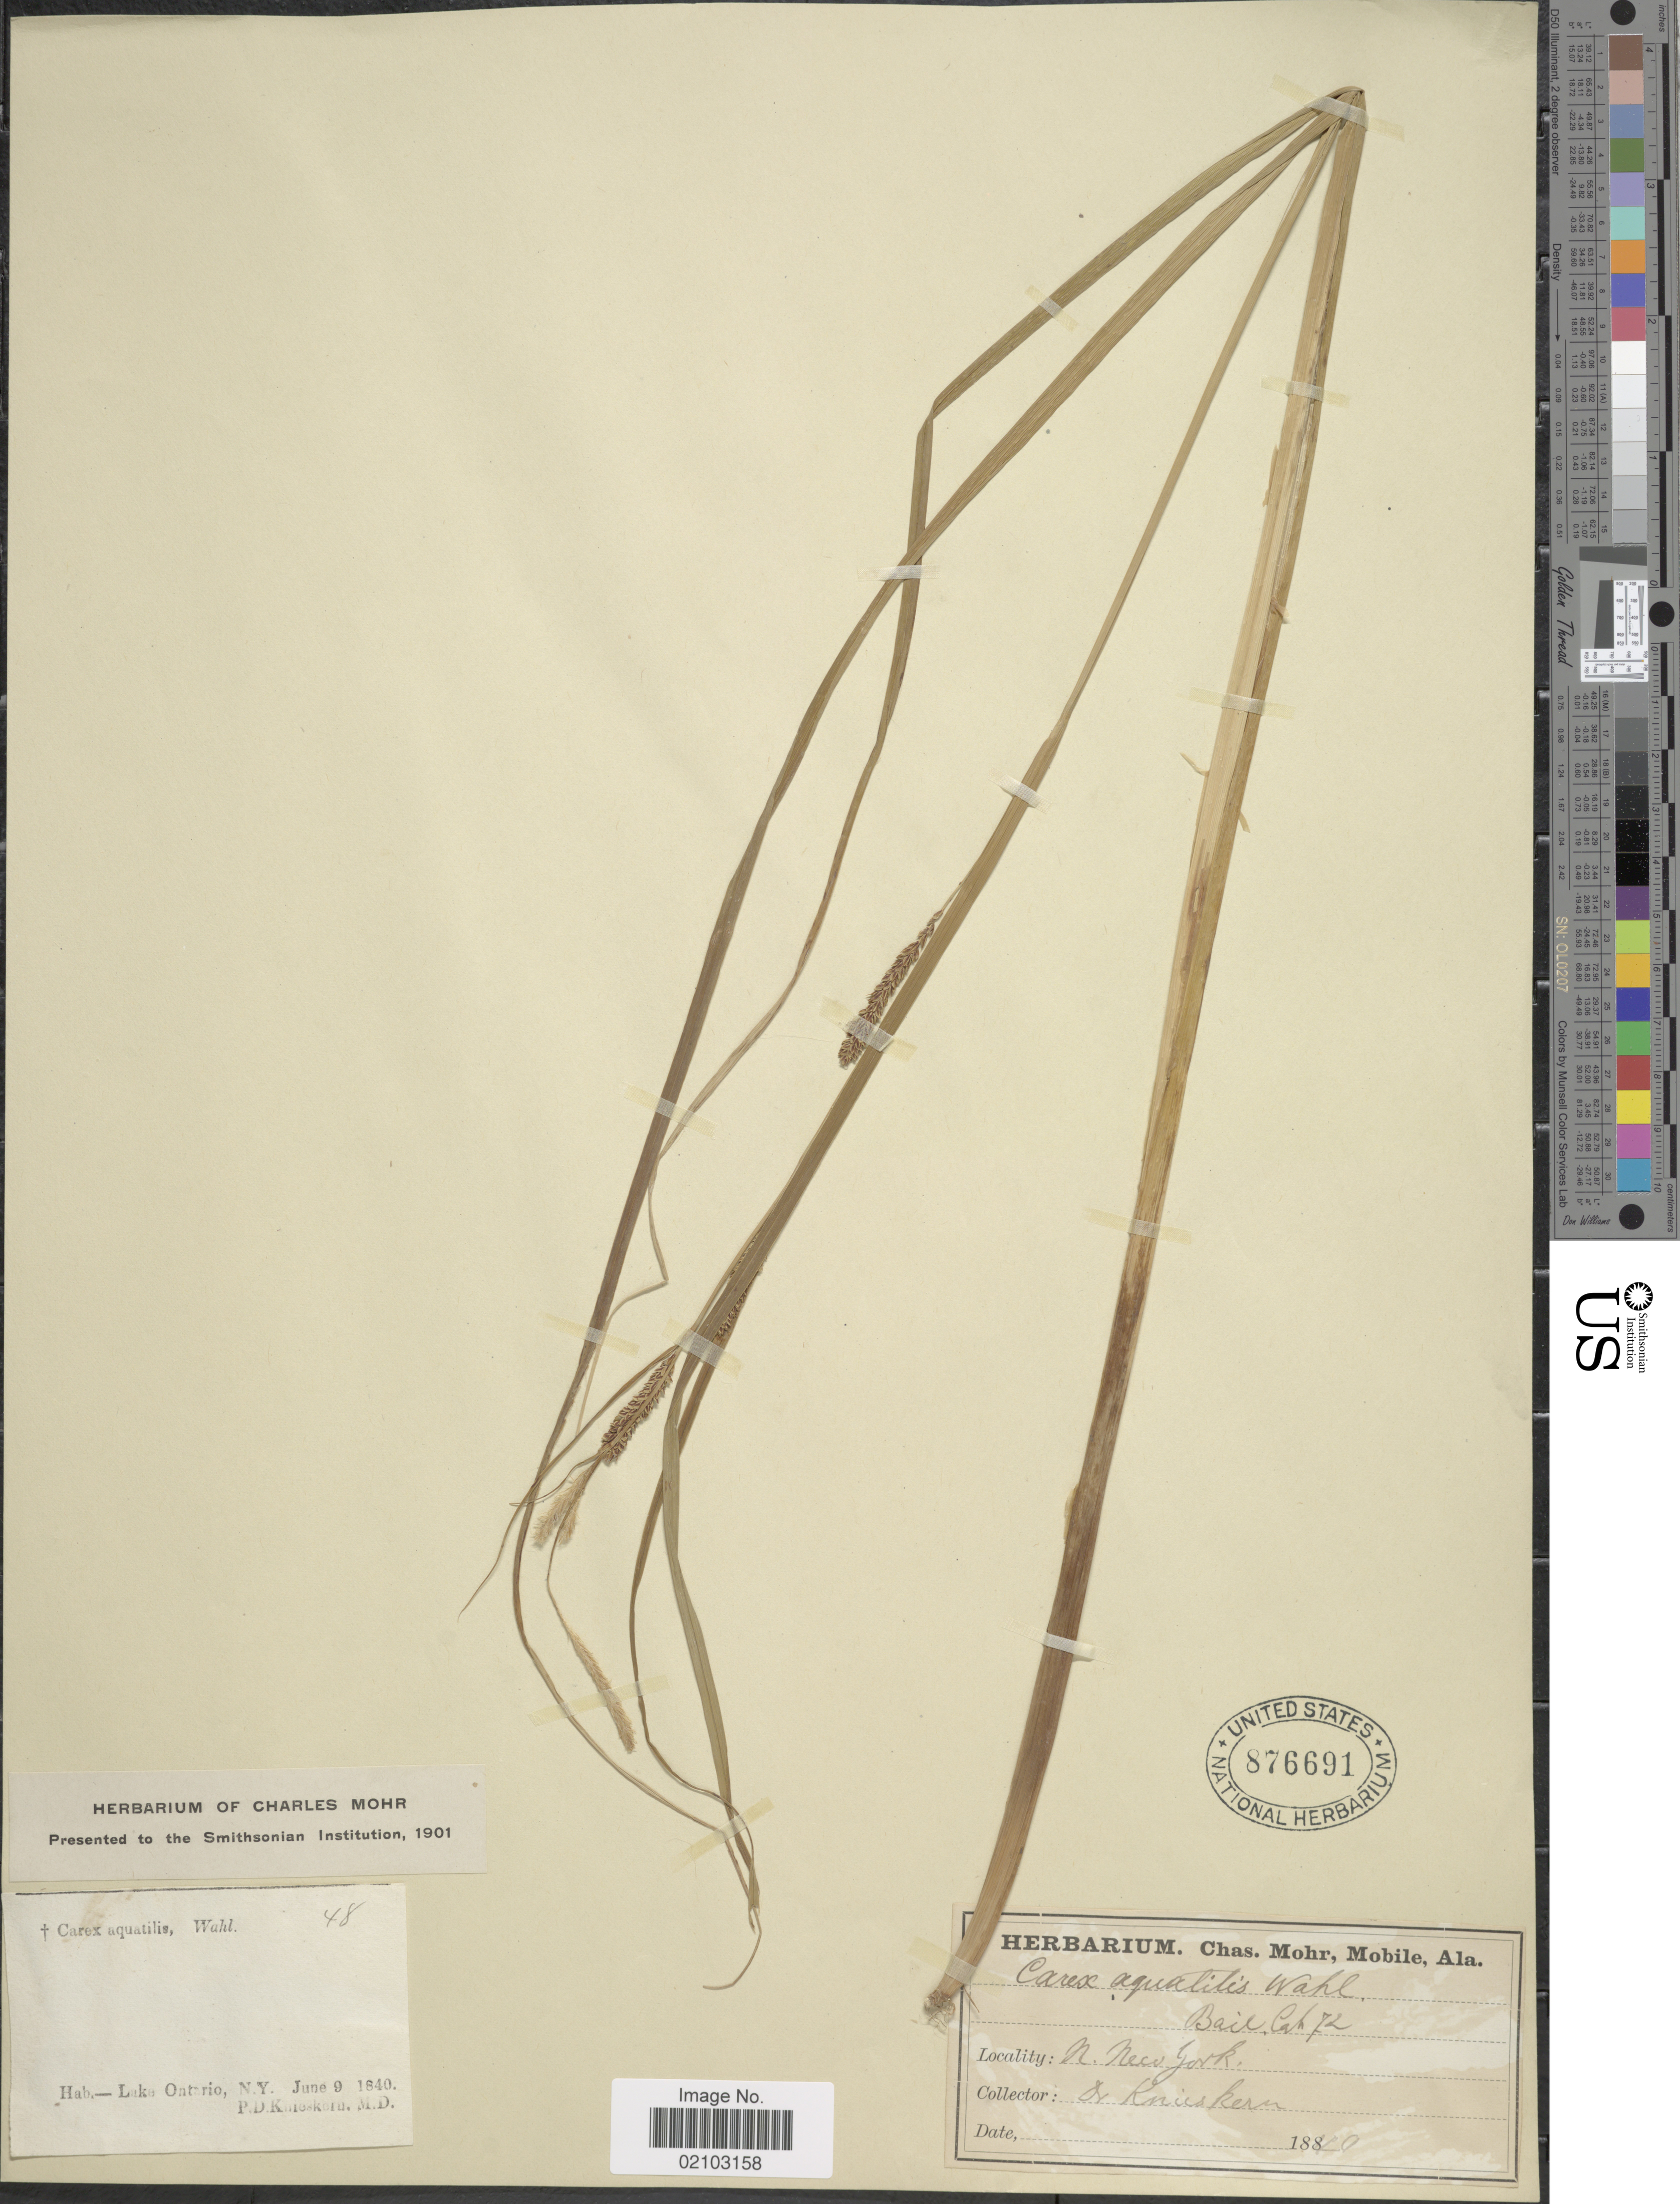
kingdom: Plantae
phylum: Tracheophyta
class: Liliopsida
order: Poales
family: Cyperaceae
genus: Carex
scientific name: Carex aquatilis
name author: Wahlenb.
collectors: P. D. Knieskern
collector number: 48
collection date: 1840-06-09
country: United States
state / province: New York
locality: Lake Ontario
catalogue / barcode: US 876691